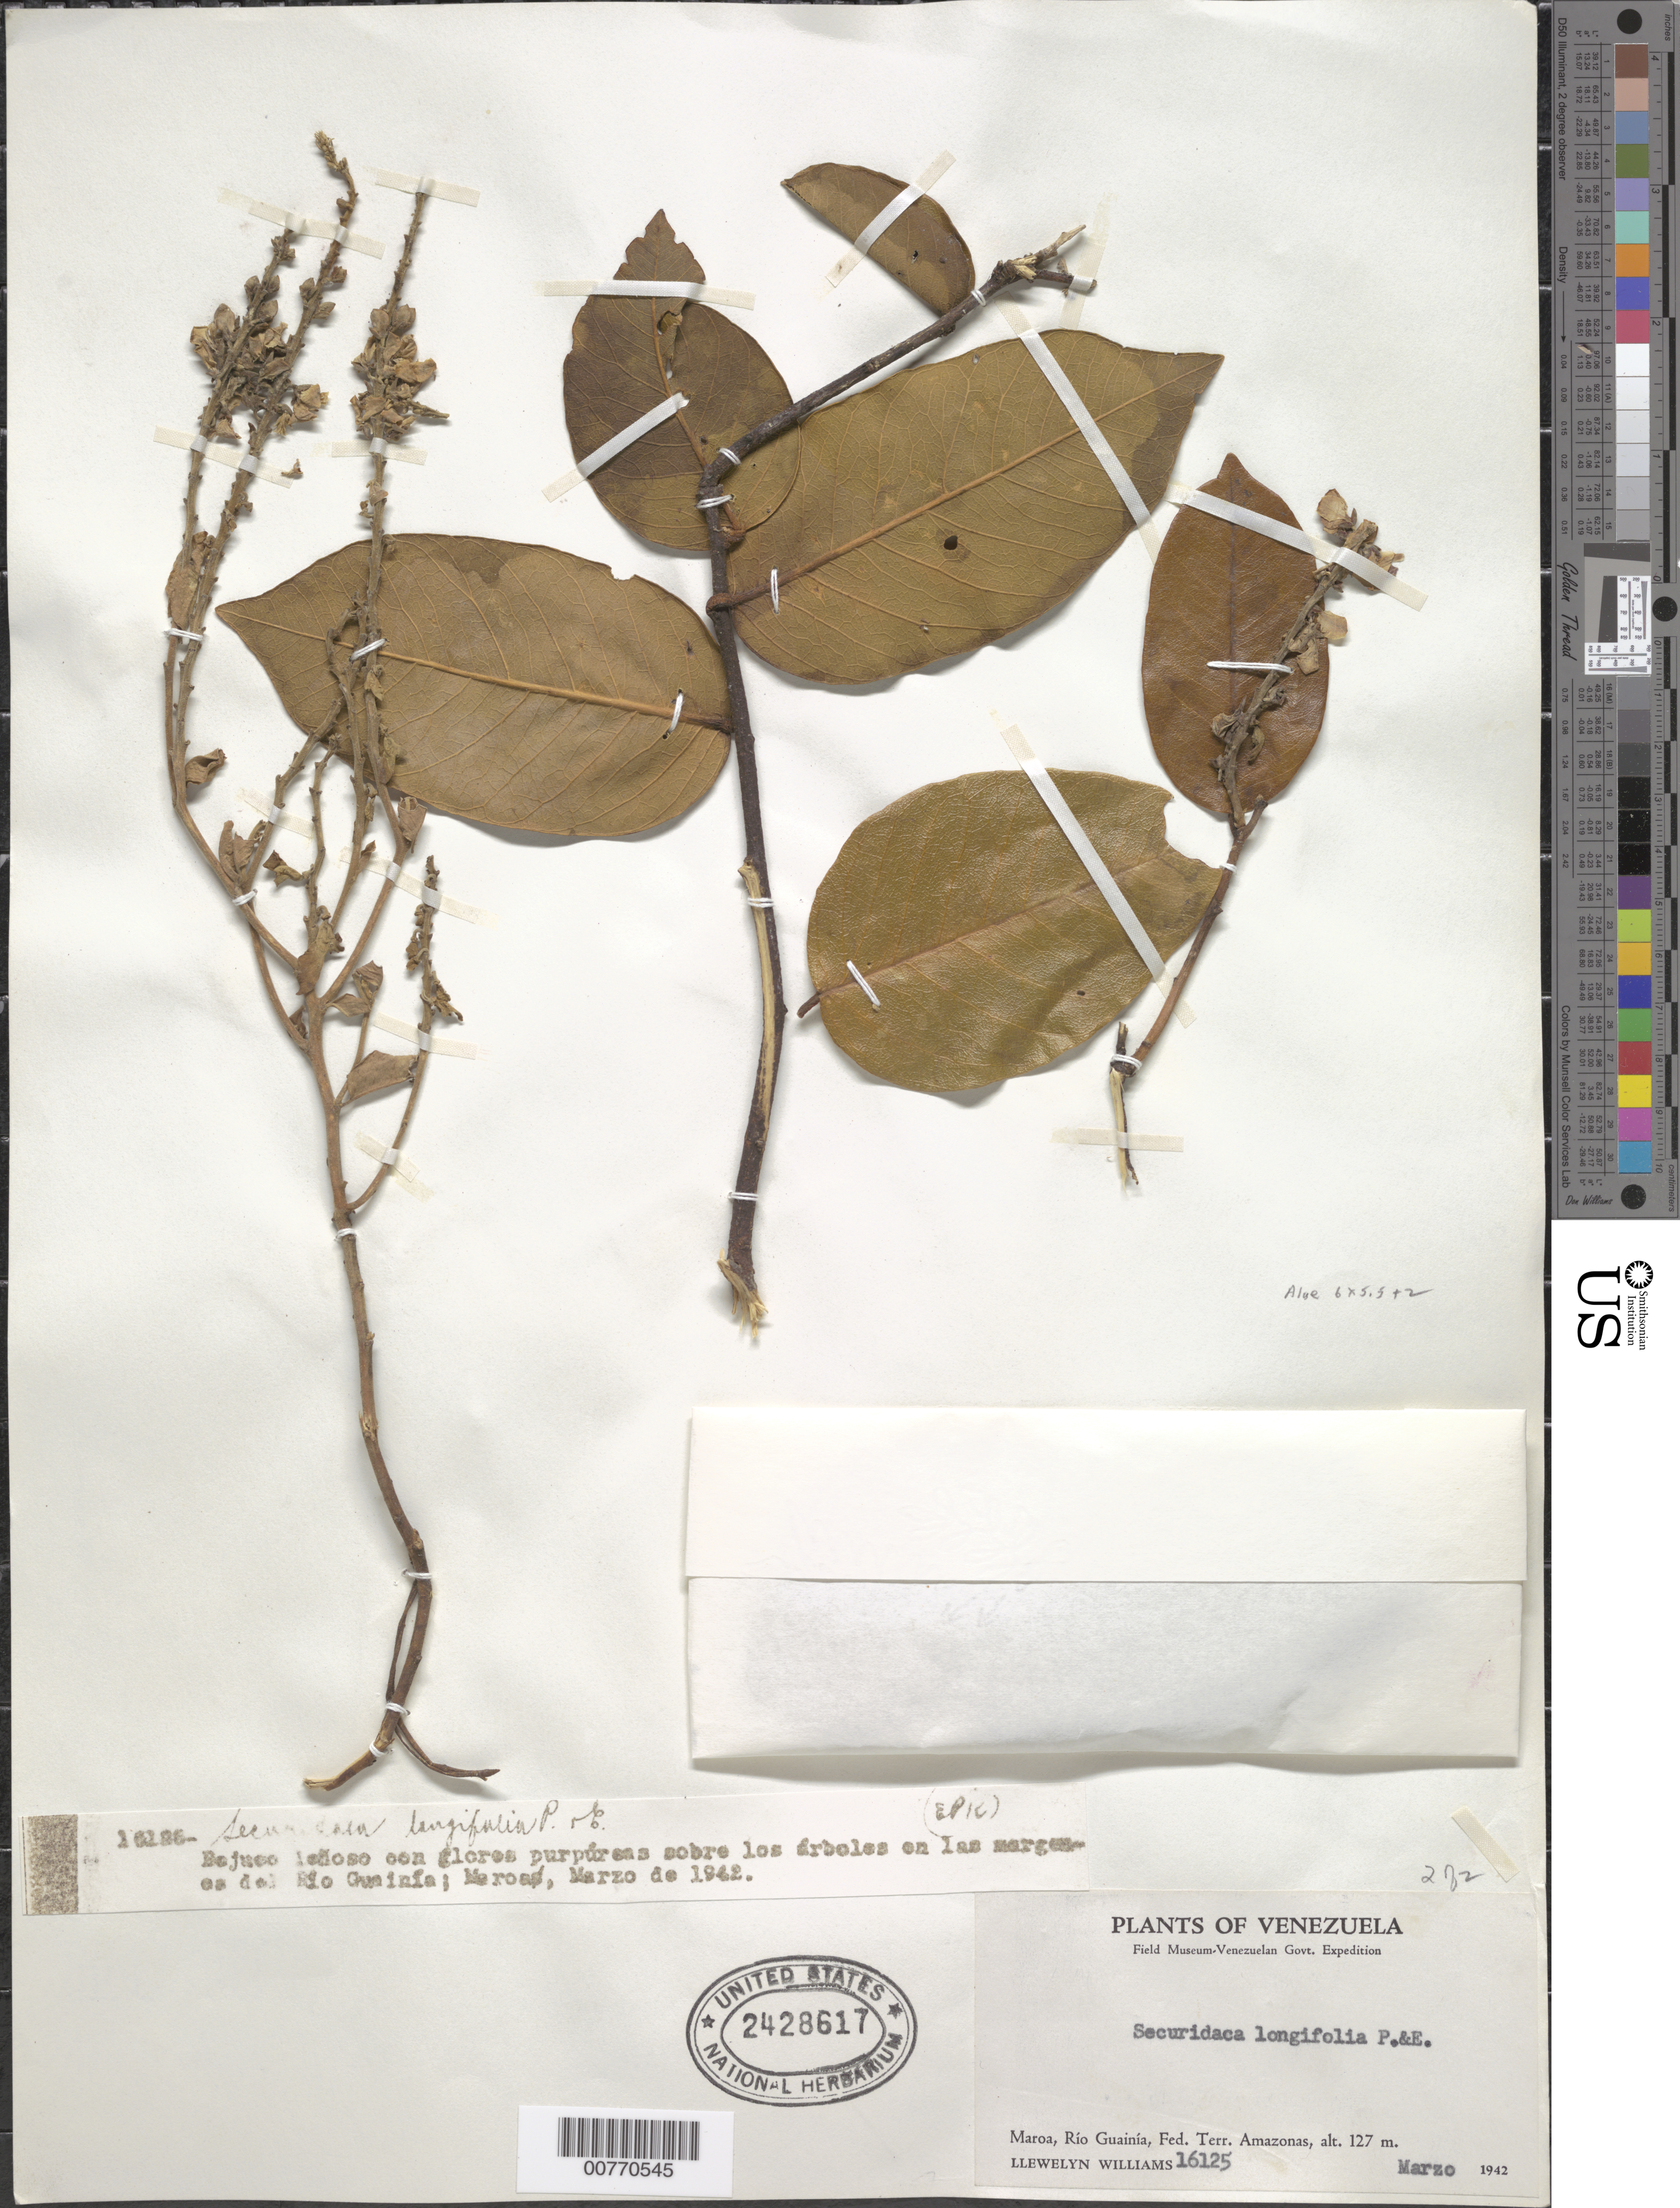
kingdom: Plantae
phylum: Tracheophyta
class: Magnoliopsida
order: Fabales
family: Polygalaceae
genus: Securidaca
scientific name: Securidaca longifolia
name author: Poepp. & Endl.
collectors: Ll. Williams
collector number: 16125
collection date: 1942-03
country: Venezuela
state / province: Amazonas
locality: Maroa, Río Guainía, Fed. Terr. Amazonas.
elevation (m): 127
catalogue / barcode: US 2428617